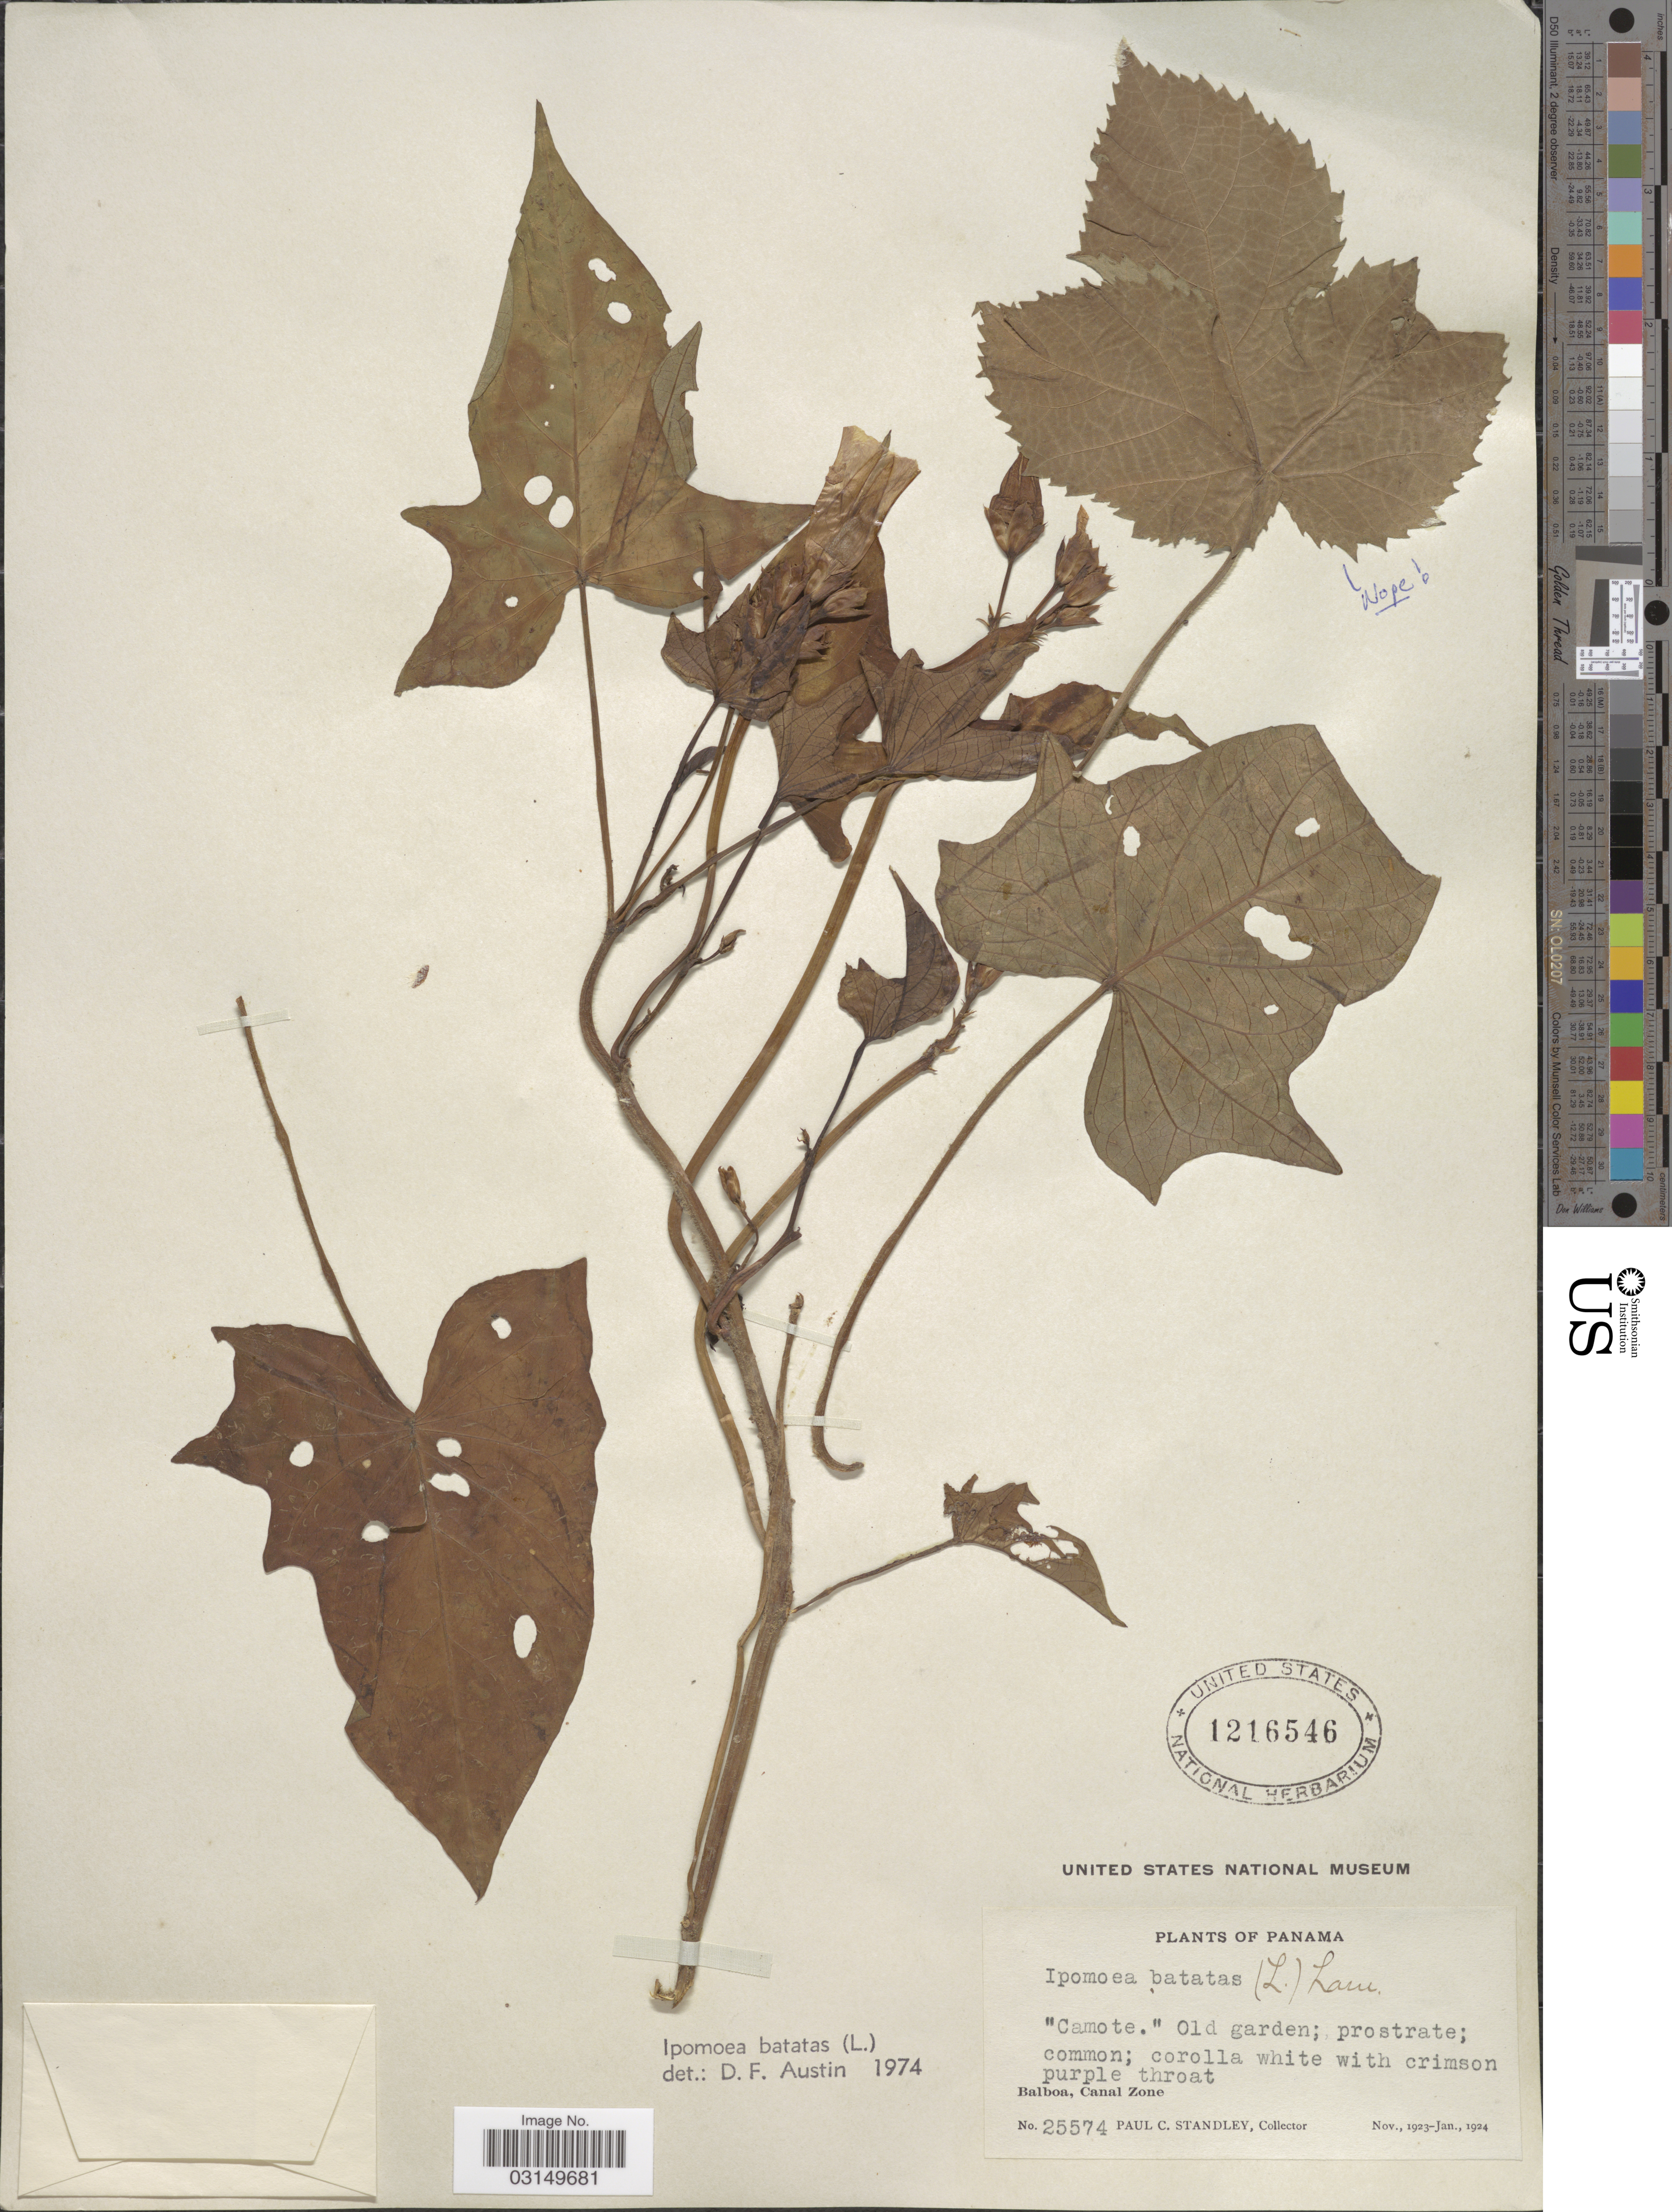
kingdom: Plantae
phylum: Tracheophyta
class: Magnoliopsida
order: Solanales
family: Convolvulaceae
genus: Ipomoea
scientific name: Ipomoea batatas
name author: (L.) Lam.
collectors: P. C. Standley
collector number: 25574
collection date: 1923-11/1924-01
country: Panama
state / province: Colón / Panamá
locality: Balboa, Canal Zone.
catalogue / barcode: US 1216546